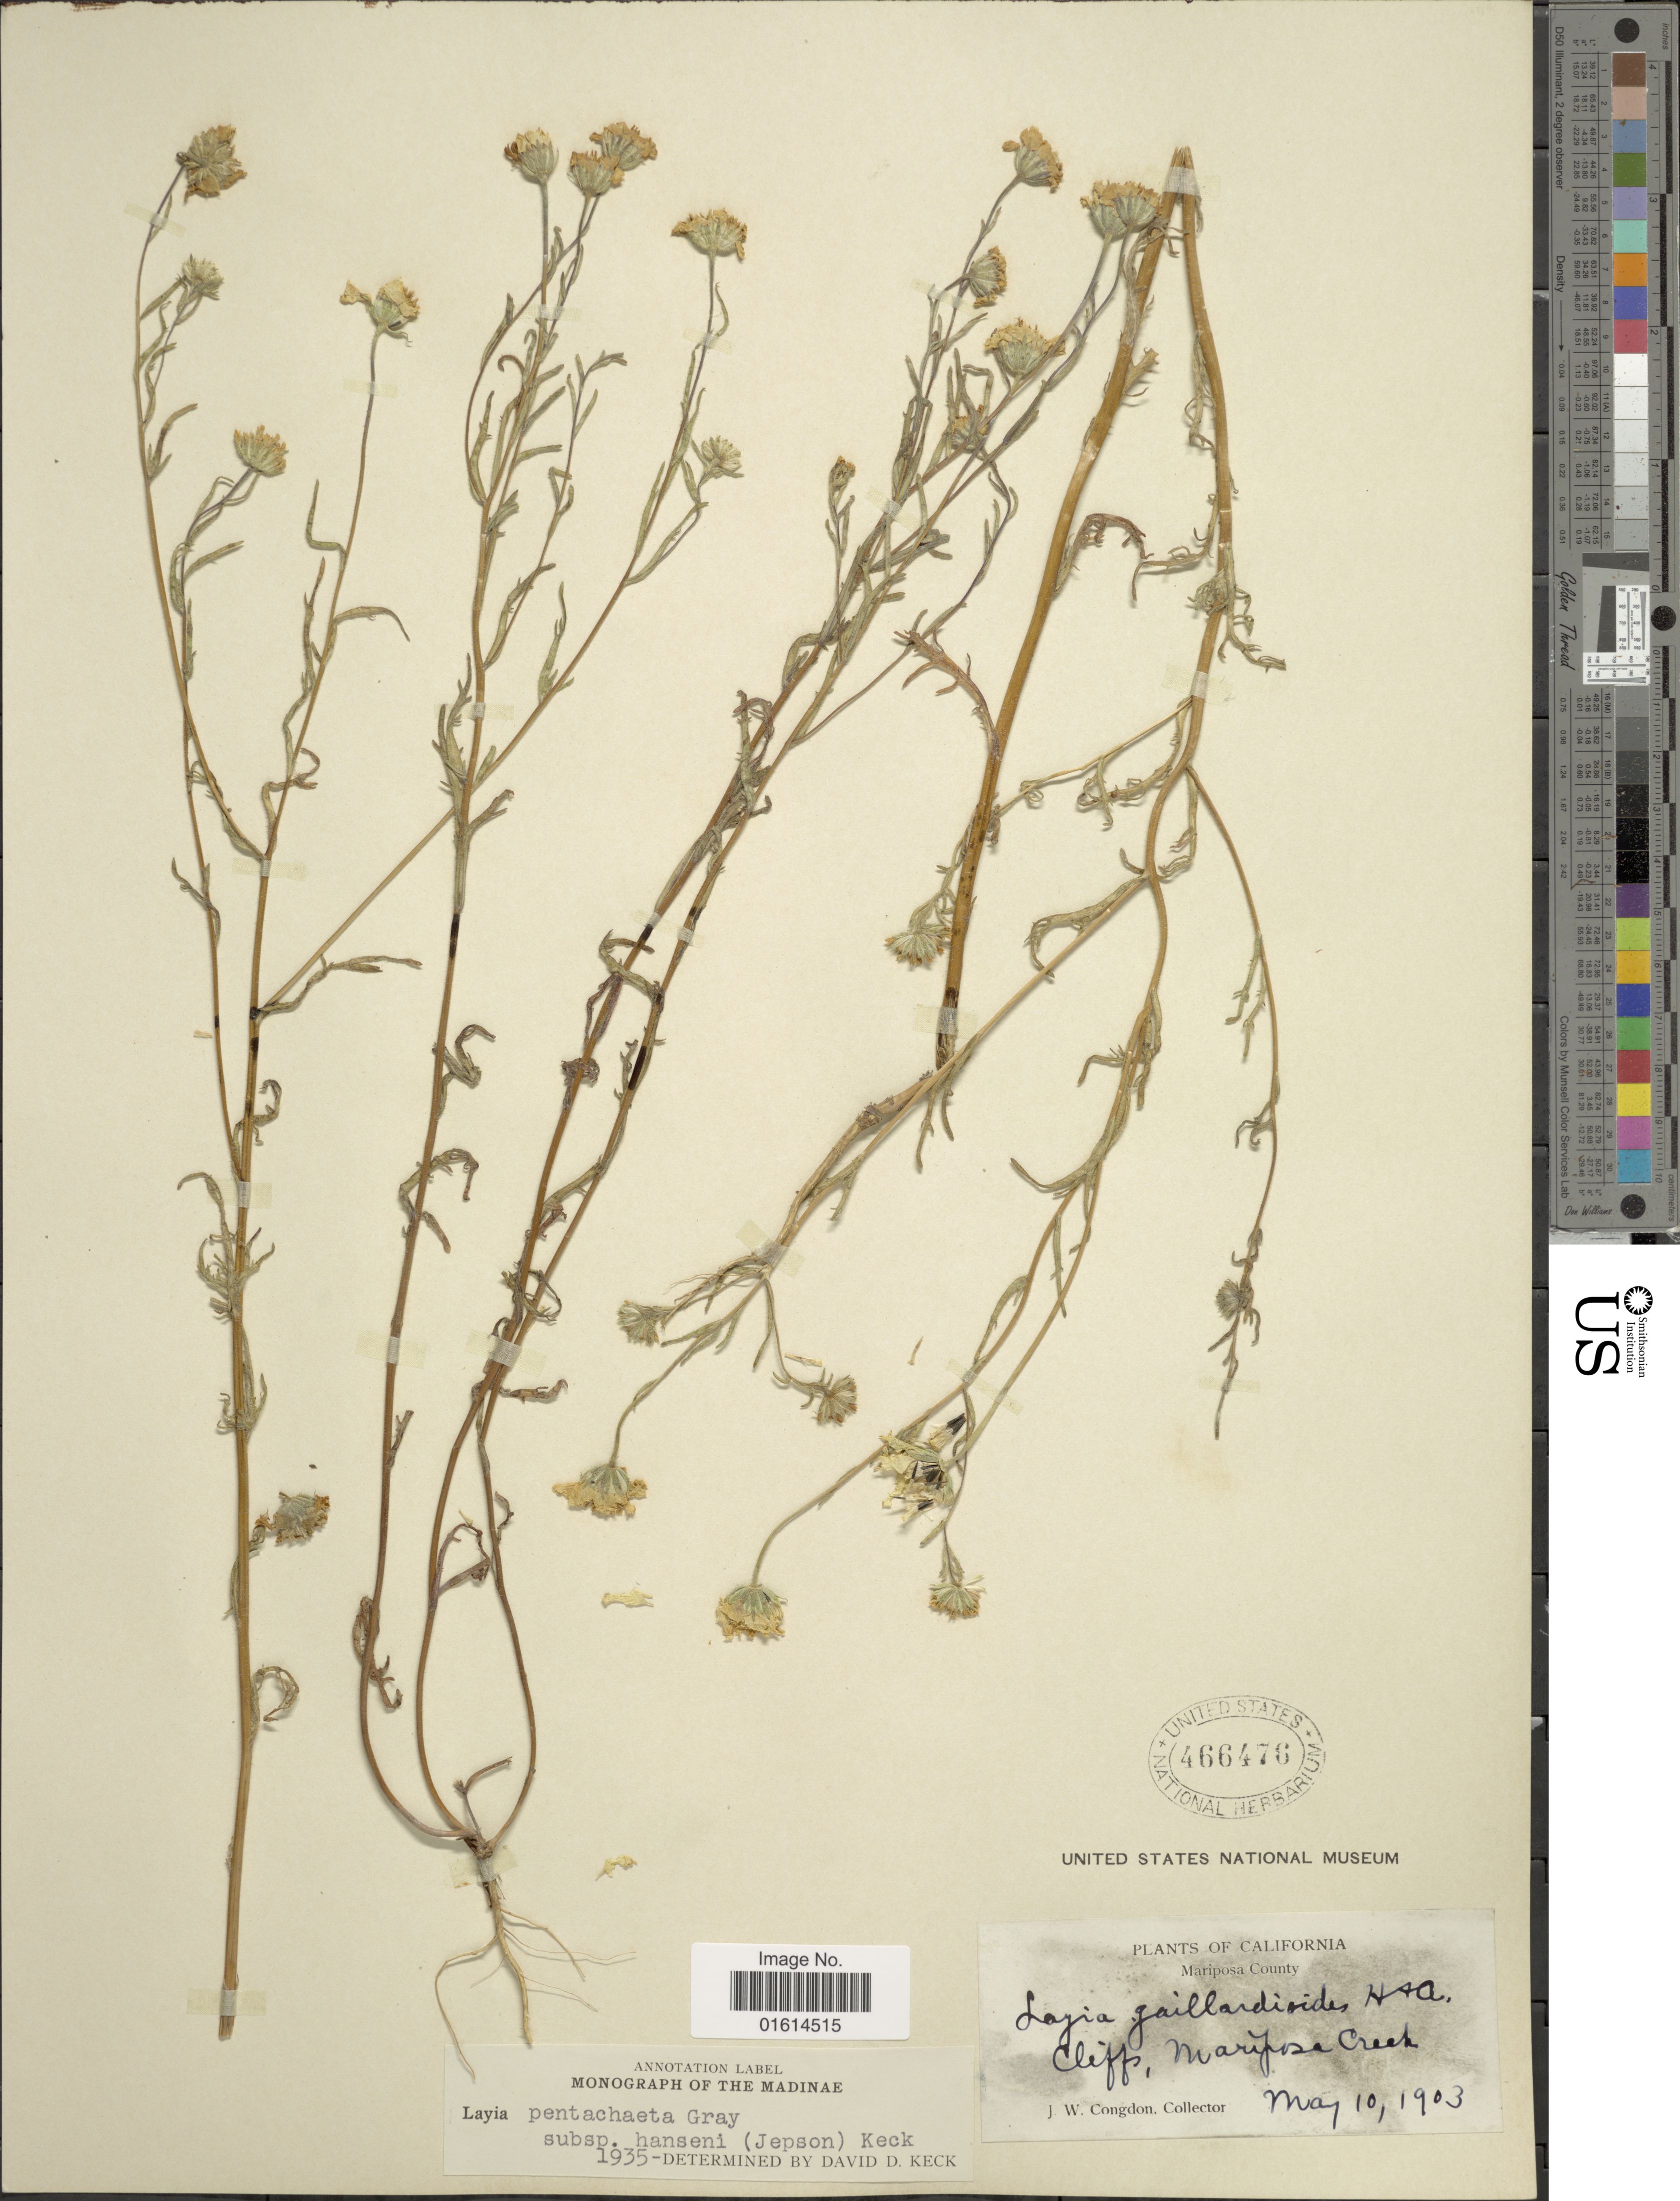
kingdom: Plantae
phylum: Tracheophyta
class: Magnoliopsida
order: Asterales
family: Asteraceae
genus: Layia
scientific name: Layia pentachaeta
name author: A. Gray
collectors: J. W. Congdon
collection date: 1903-05-10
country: United States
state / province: California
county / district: Mariposa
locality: Mariposa Creek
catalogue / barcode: US 466476